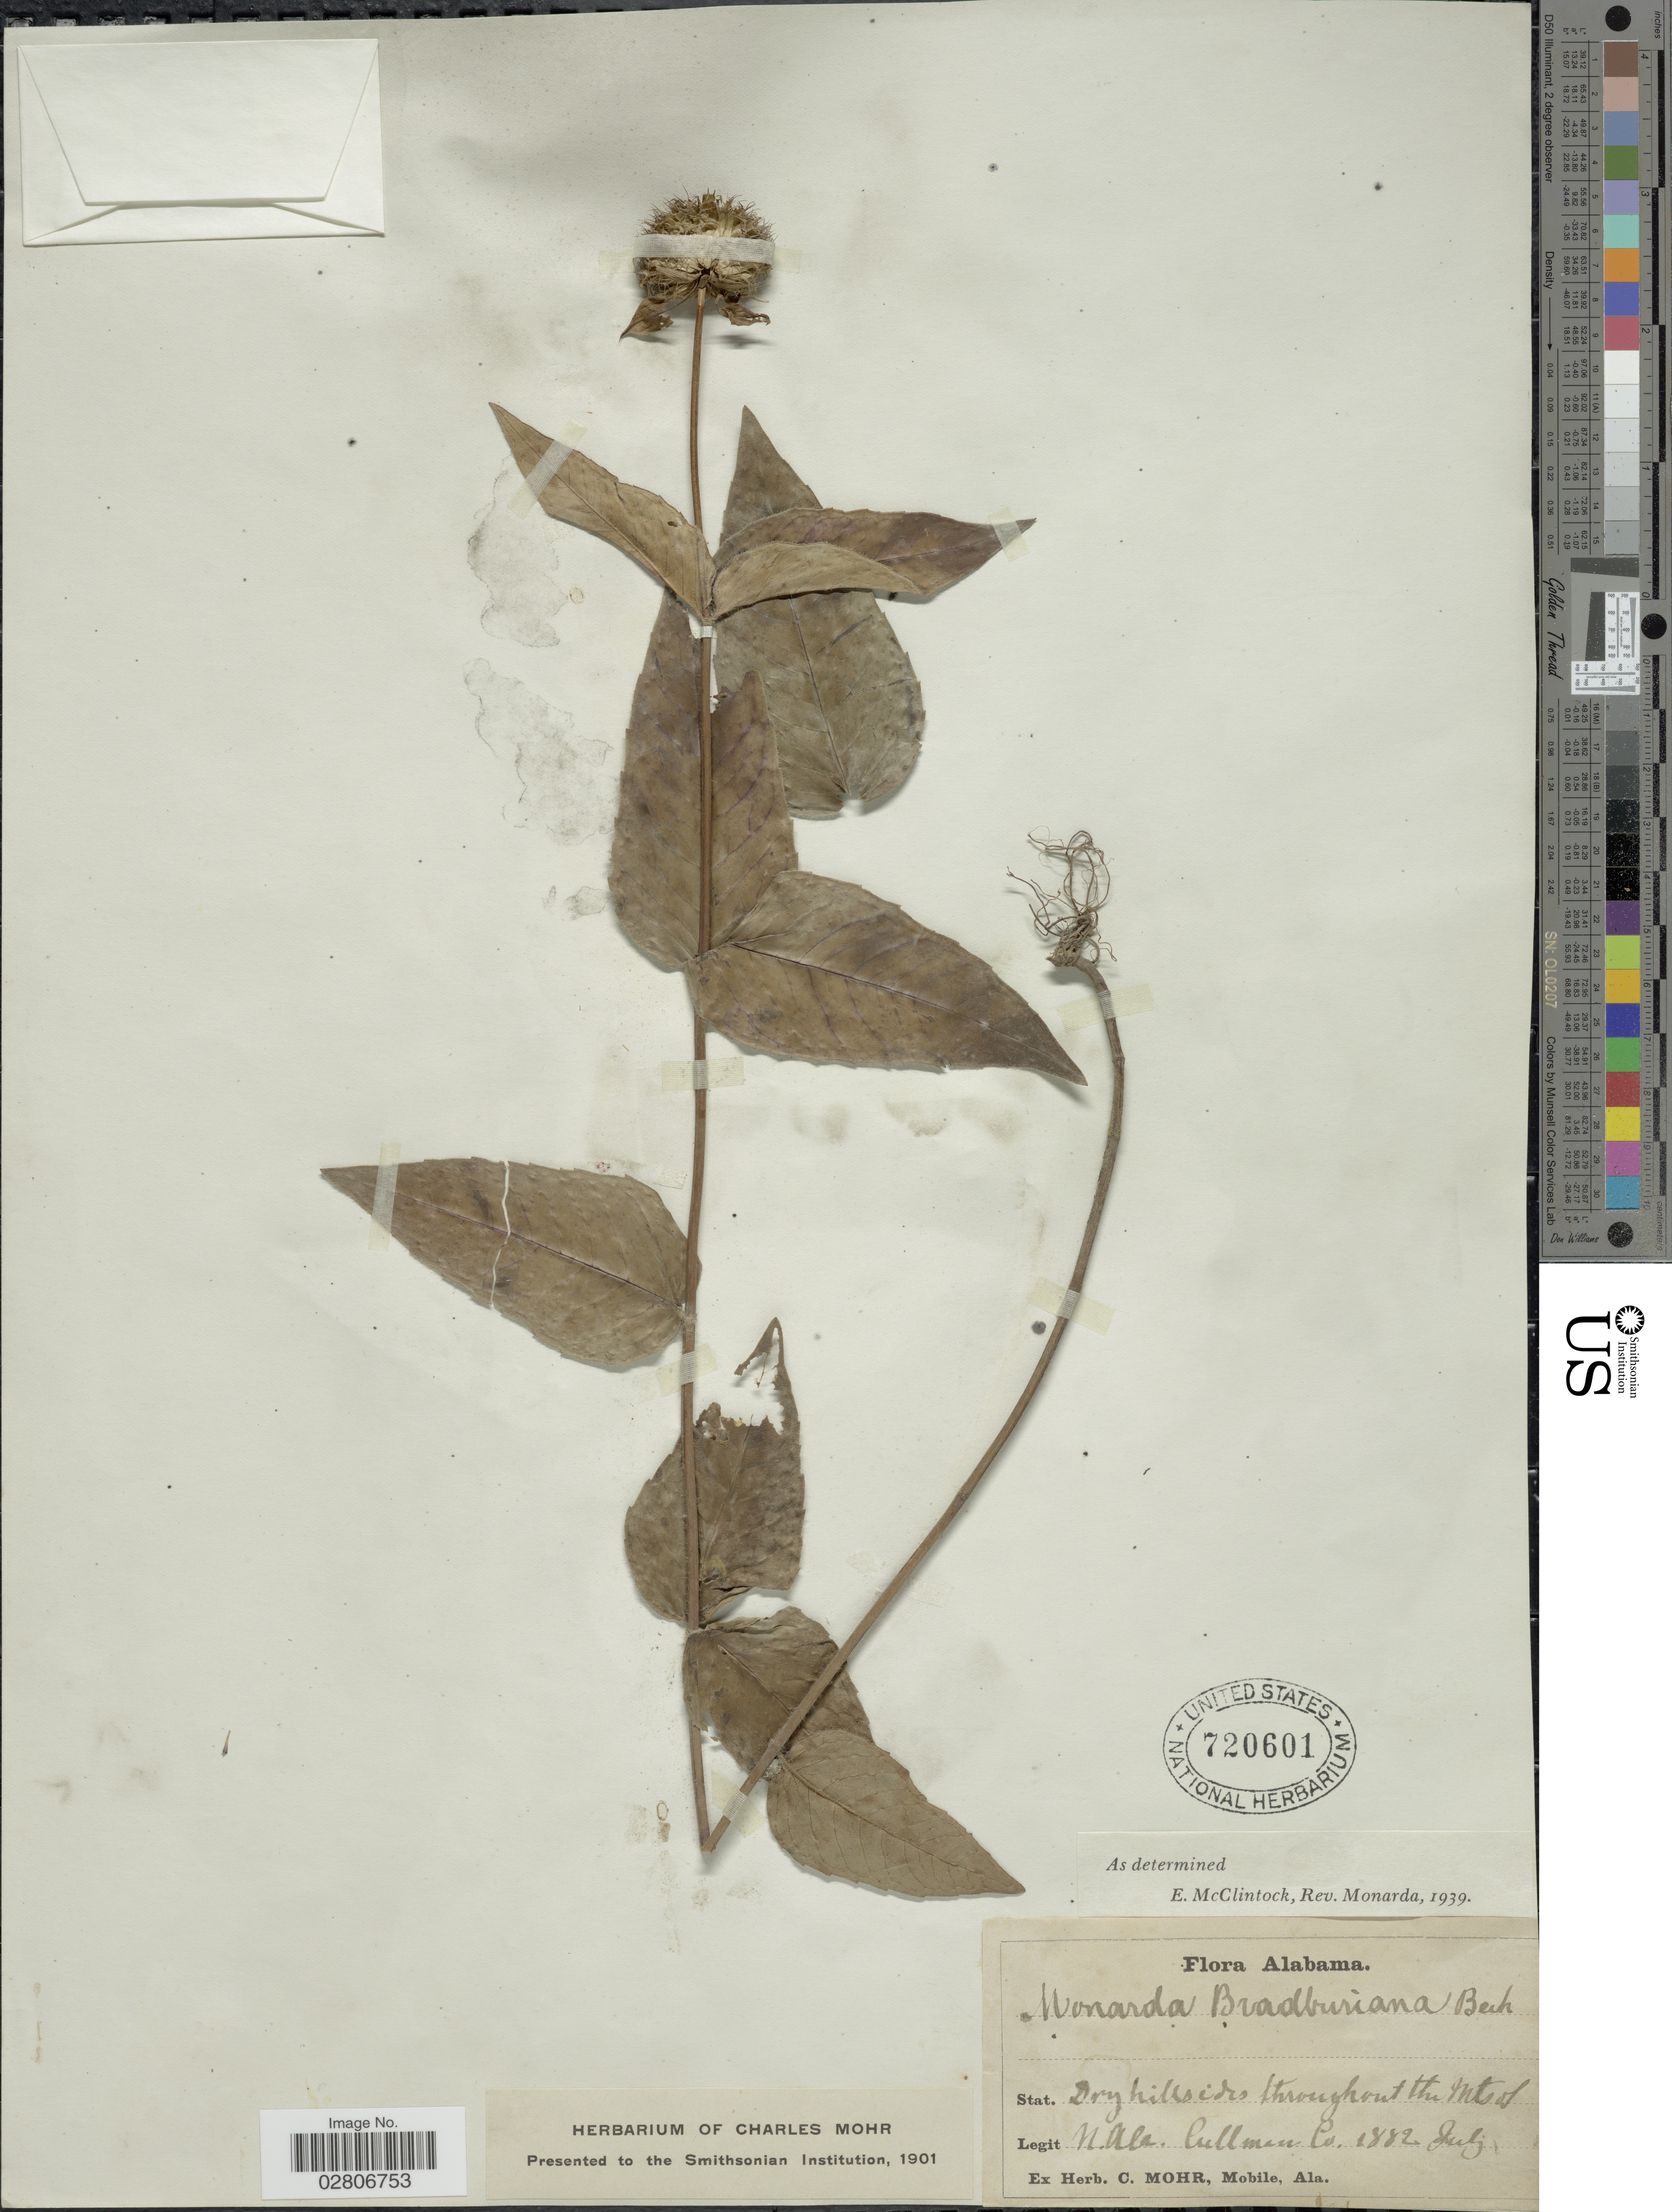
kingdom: Plantae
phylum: Tracheophyta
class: Magnoliopsida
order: Lamiales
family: Lamiaceae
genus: Monarda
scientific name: Monarda bradburiana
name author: L.C. Beck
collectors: ex herb. Charles Mohr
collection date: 1882-07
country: United States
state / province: Alabama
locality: Dry hillsides throughout the Mts of N. Ala Cullman Co.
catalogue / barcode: US 720601